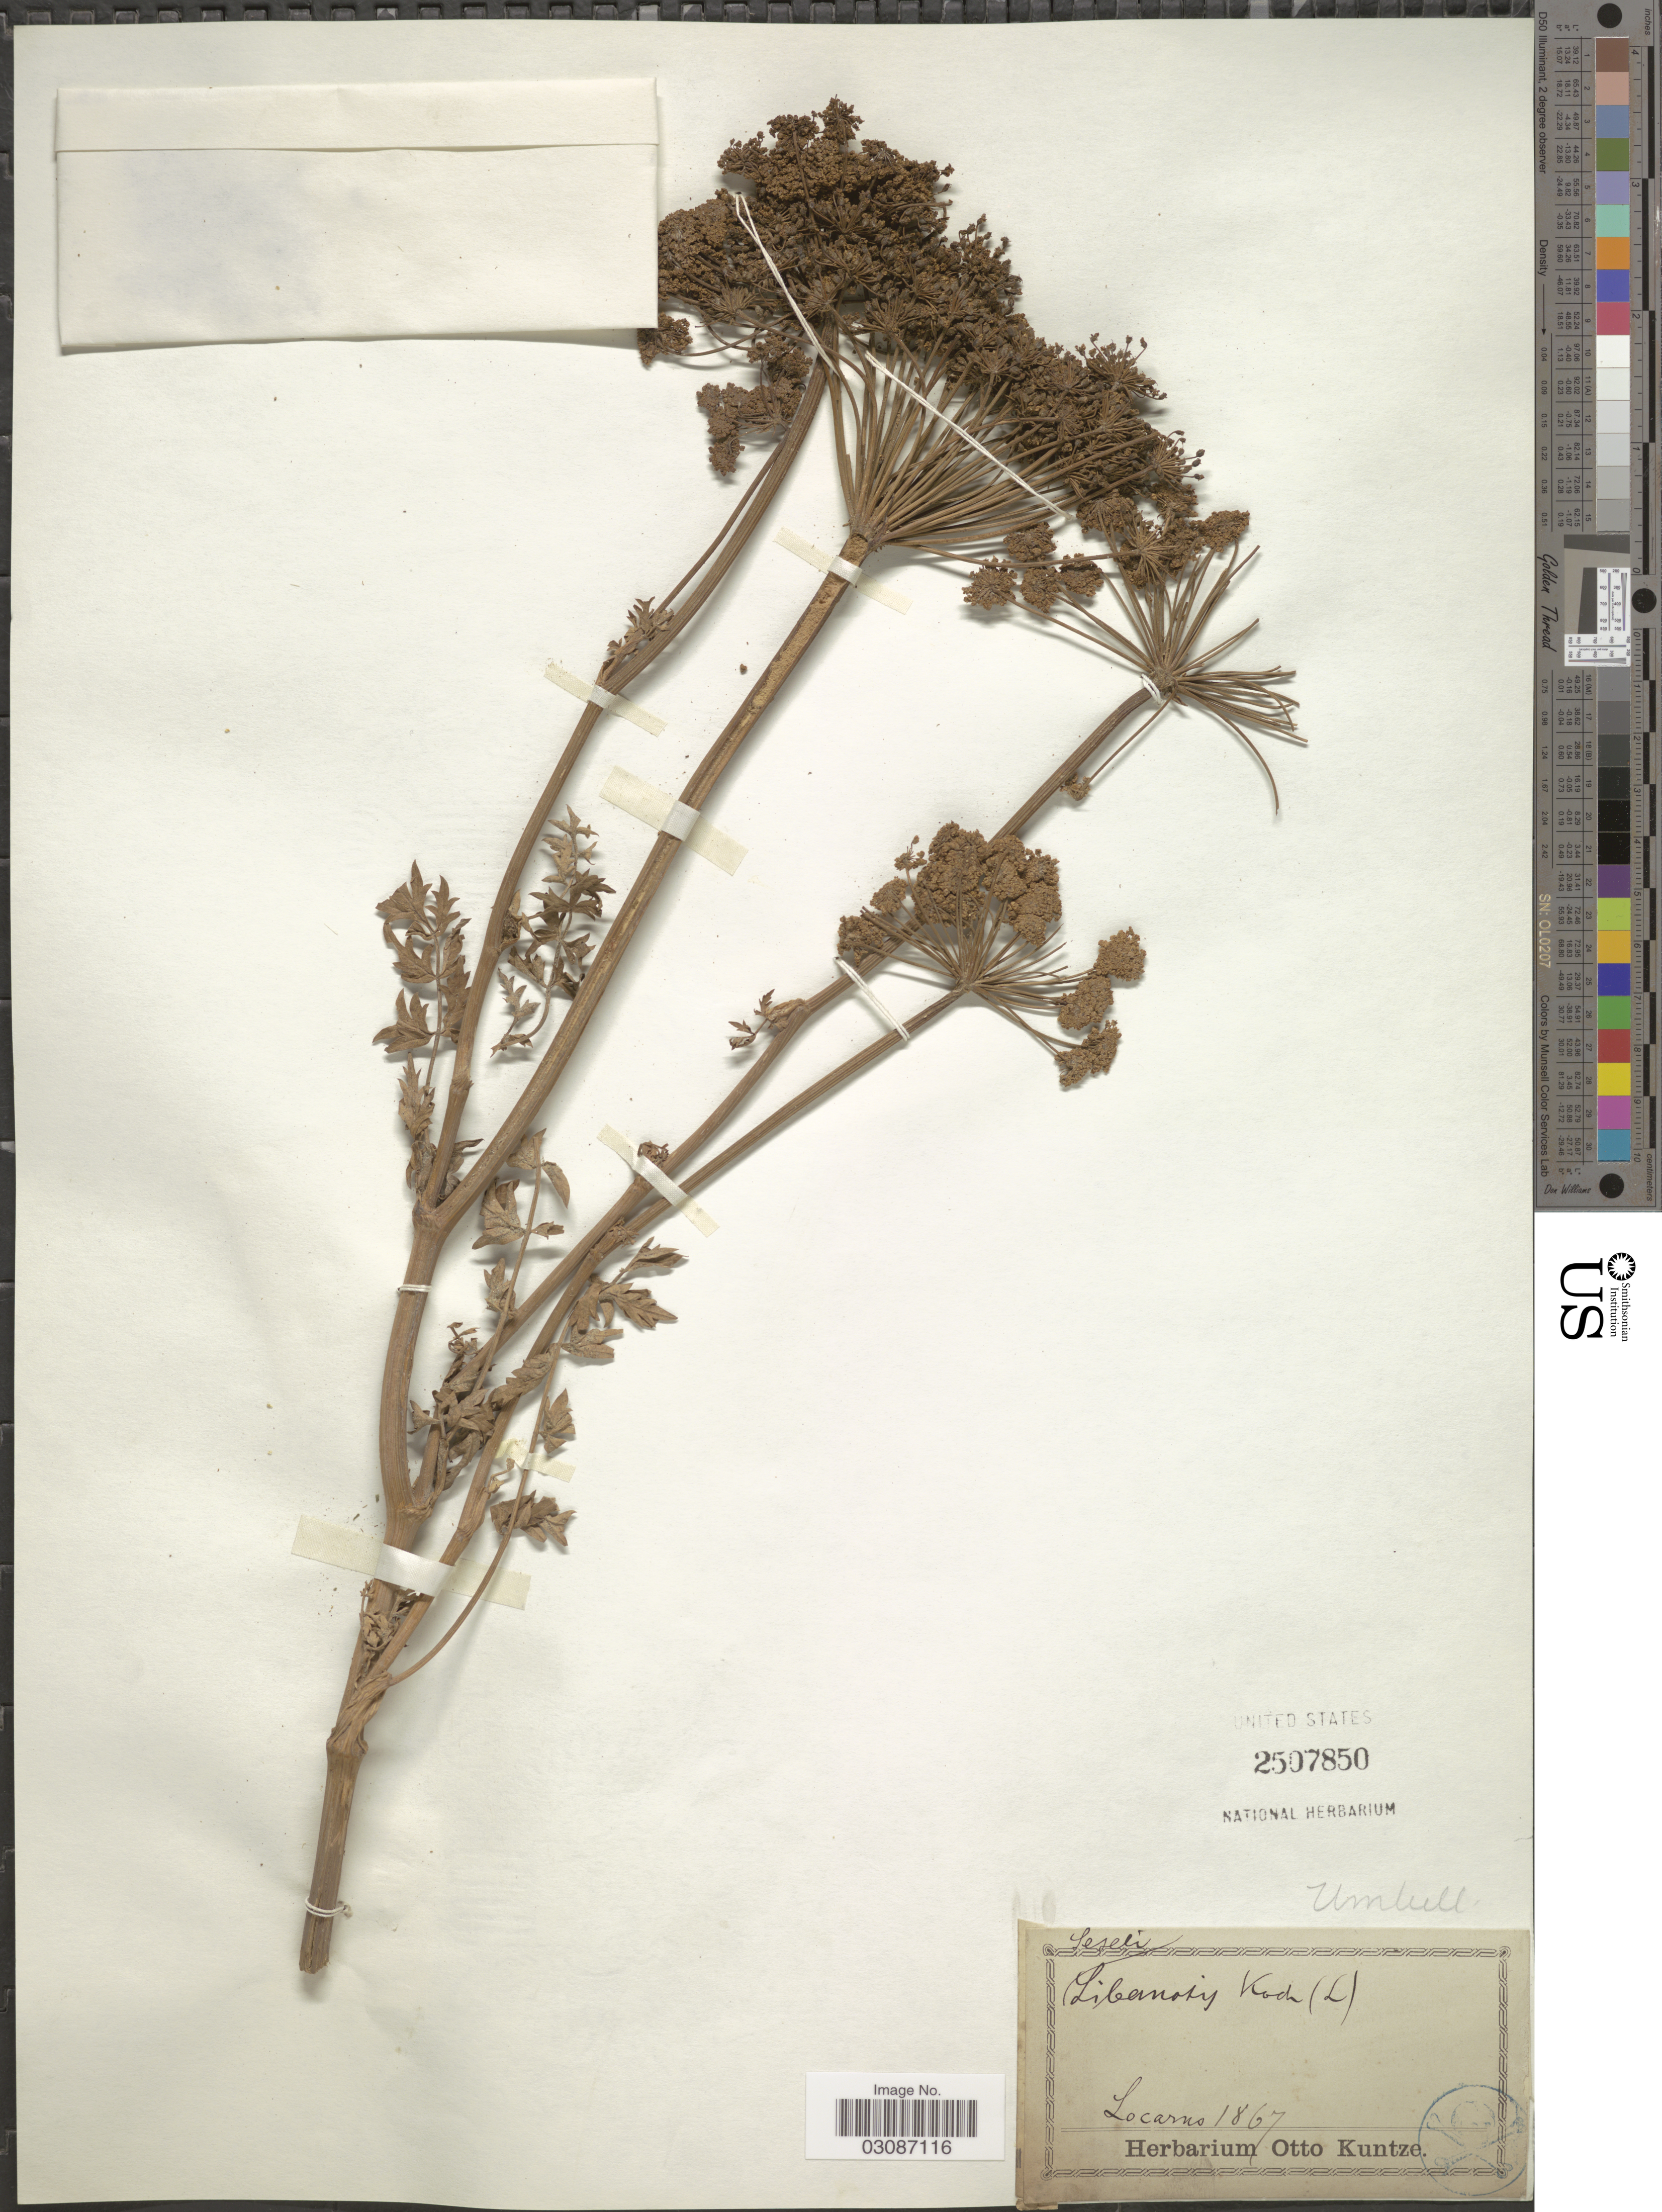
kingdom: Plantae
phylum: Tracheophyta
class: Magnoliopsida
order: Apiales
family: Apiaceae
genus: Seseli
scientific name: Seseli libanotis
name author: Koch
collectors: ex herb. Otto Kuntze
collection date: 1867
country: Switzerland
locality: Locarno.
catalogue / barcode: US 2507850